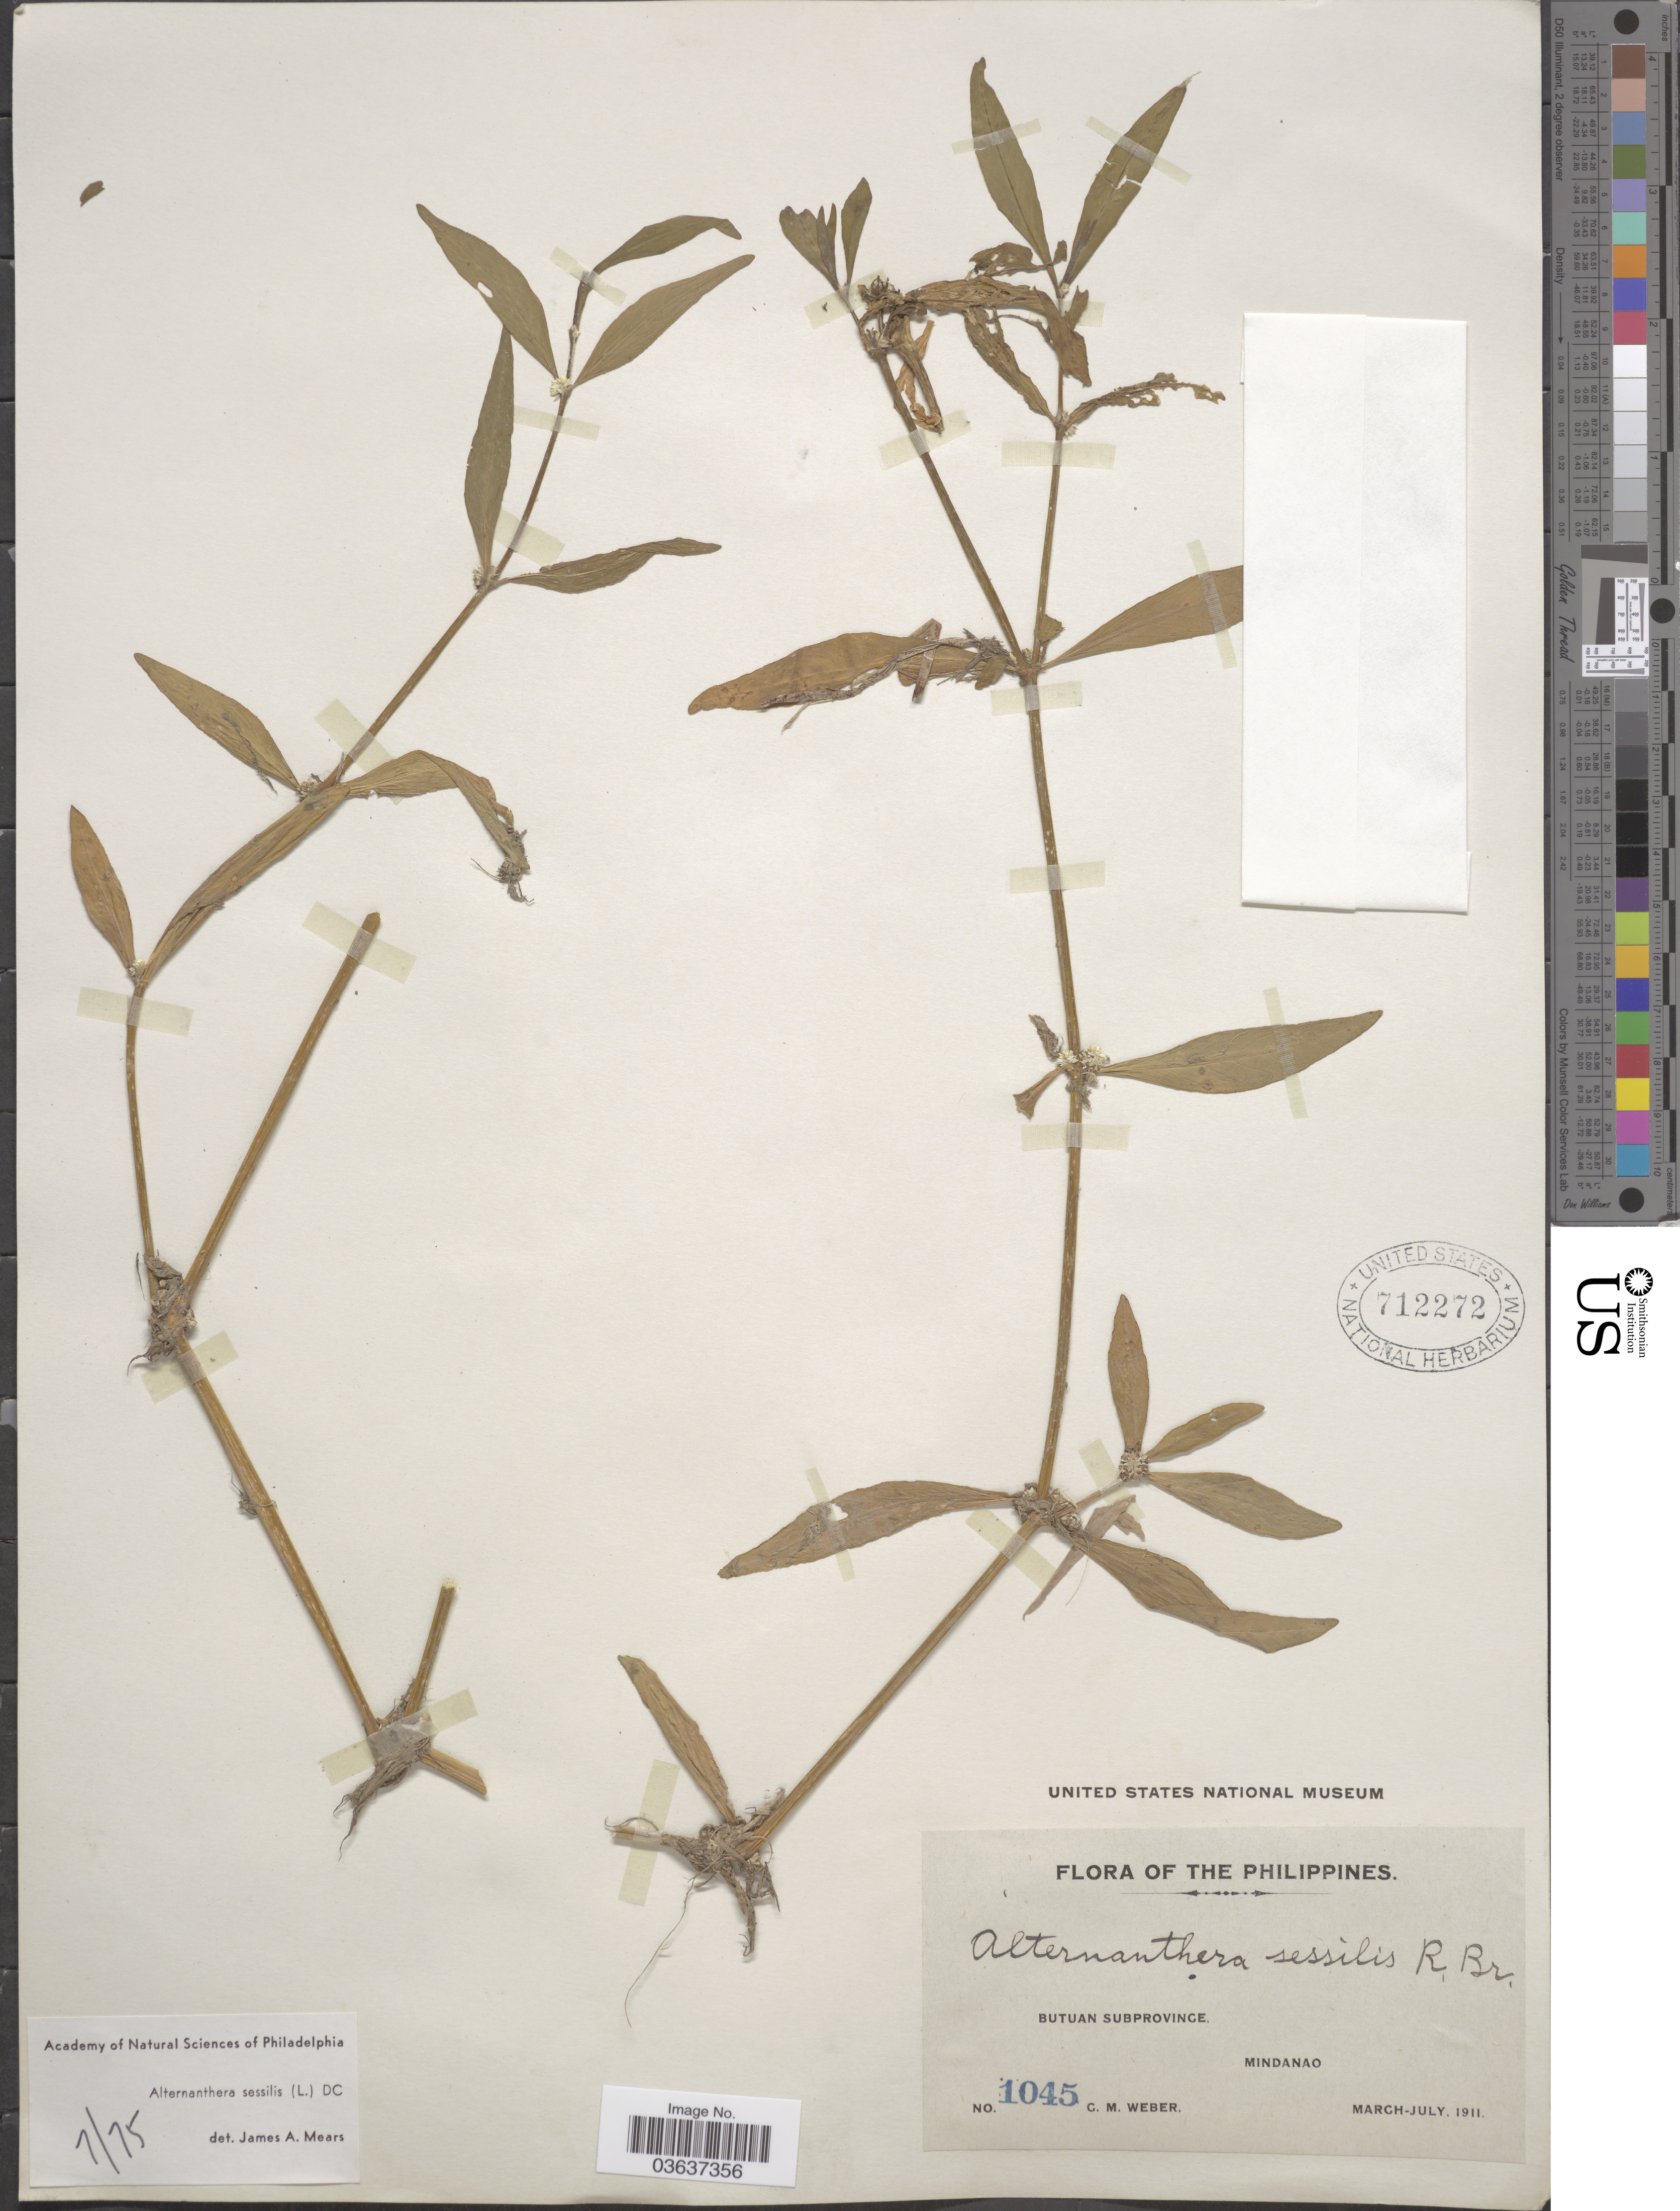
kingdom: Plantae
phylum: Tracheophyta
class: Magnoliopsida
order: Caryophyllales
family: Amaranthaceae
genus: Alternanthera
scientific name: Alternanthera sessilis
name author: (L.) DC.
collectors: C. M. Weber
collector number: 1045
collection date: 1911-03/1911-07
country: Philippines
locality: Butuan Subprovince. Mindanao.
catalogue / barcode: US 712272